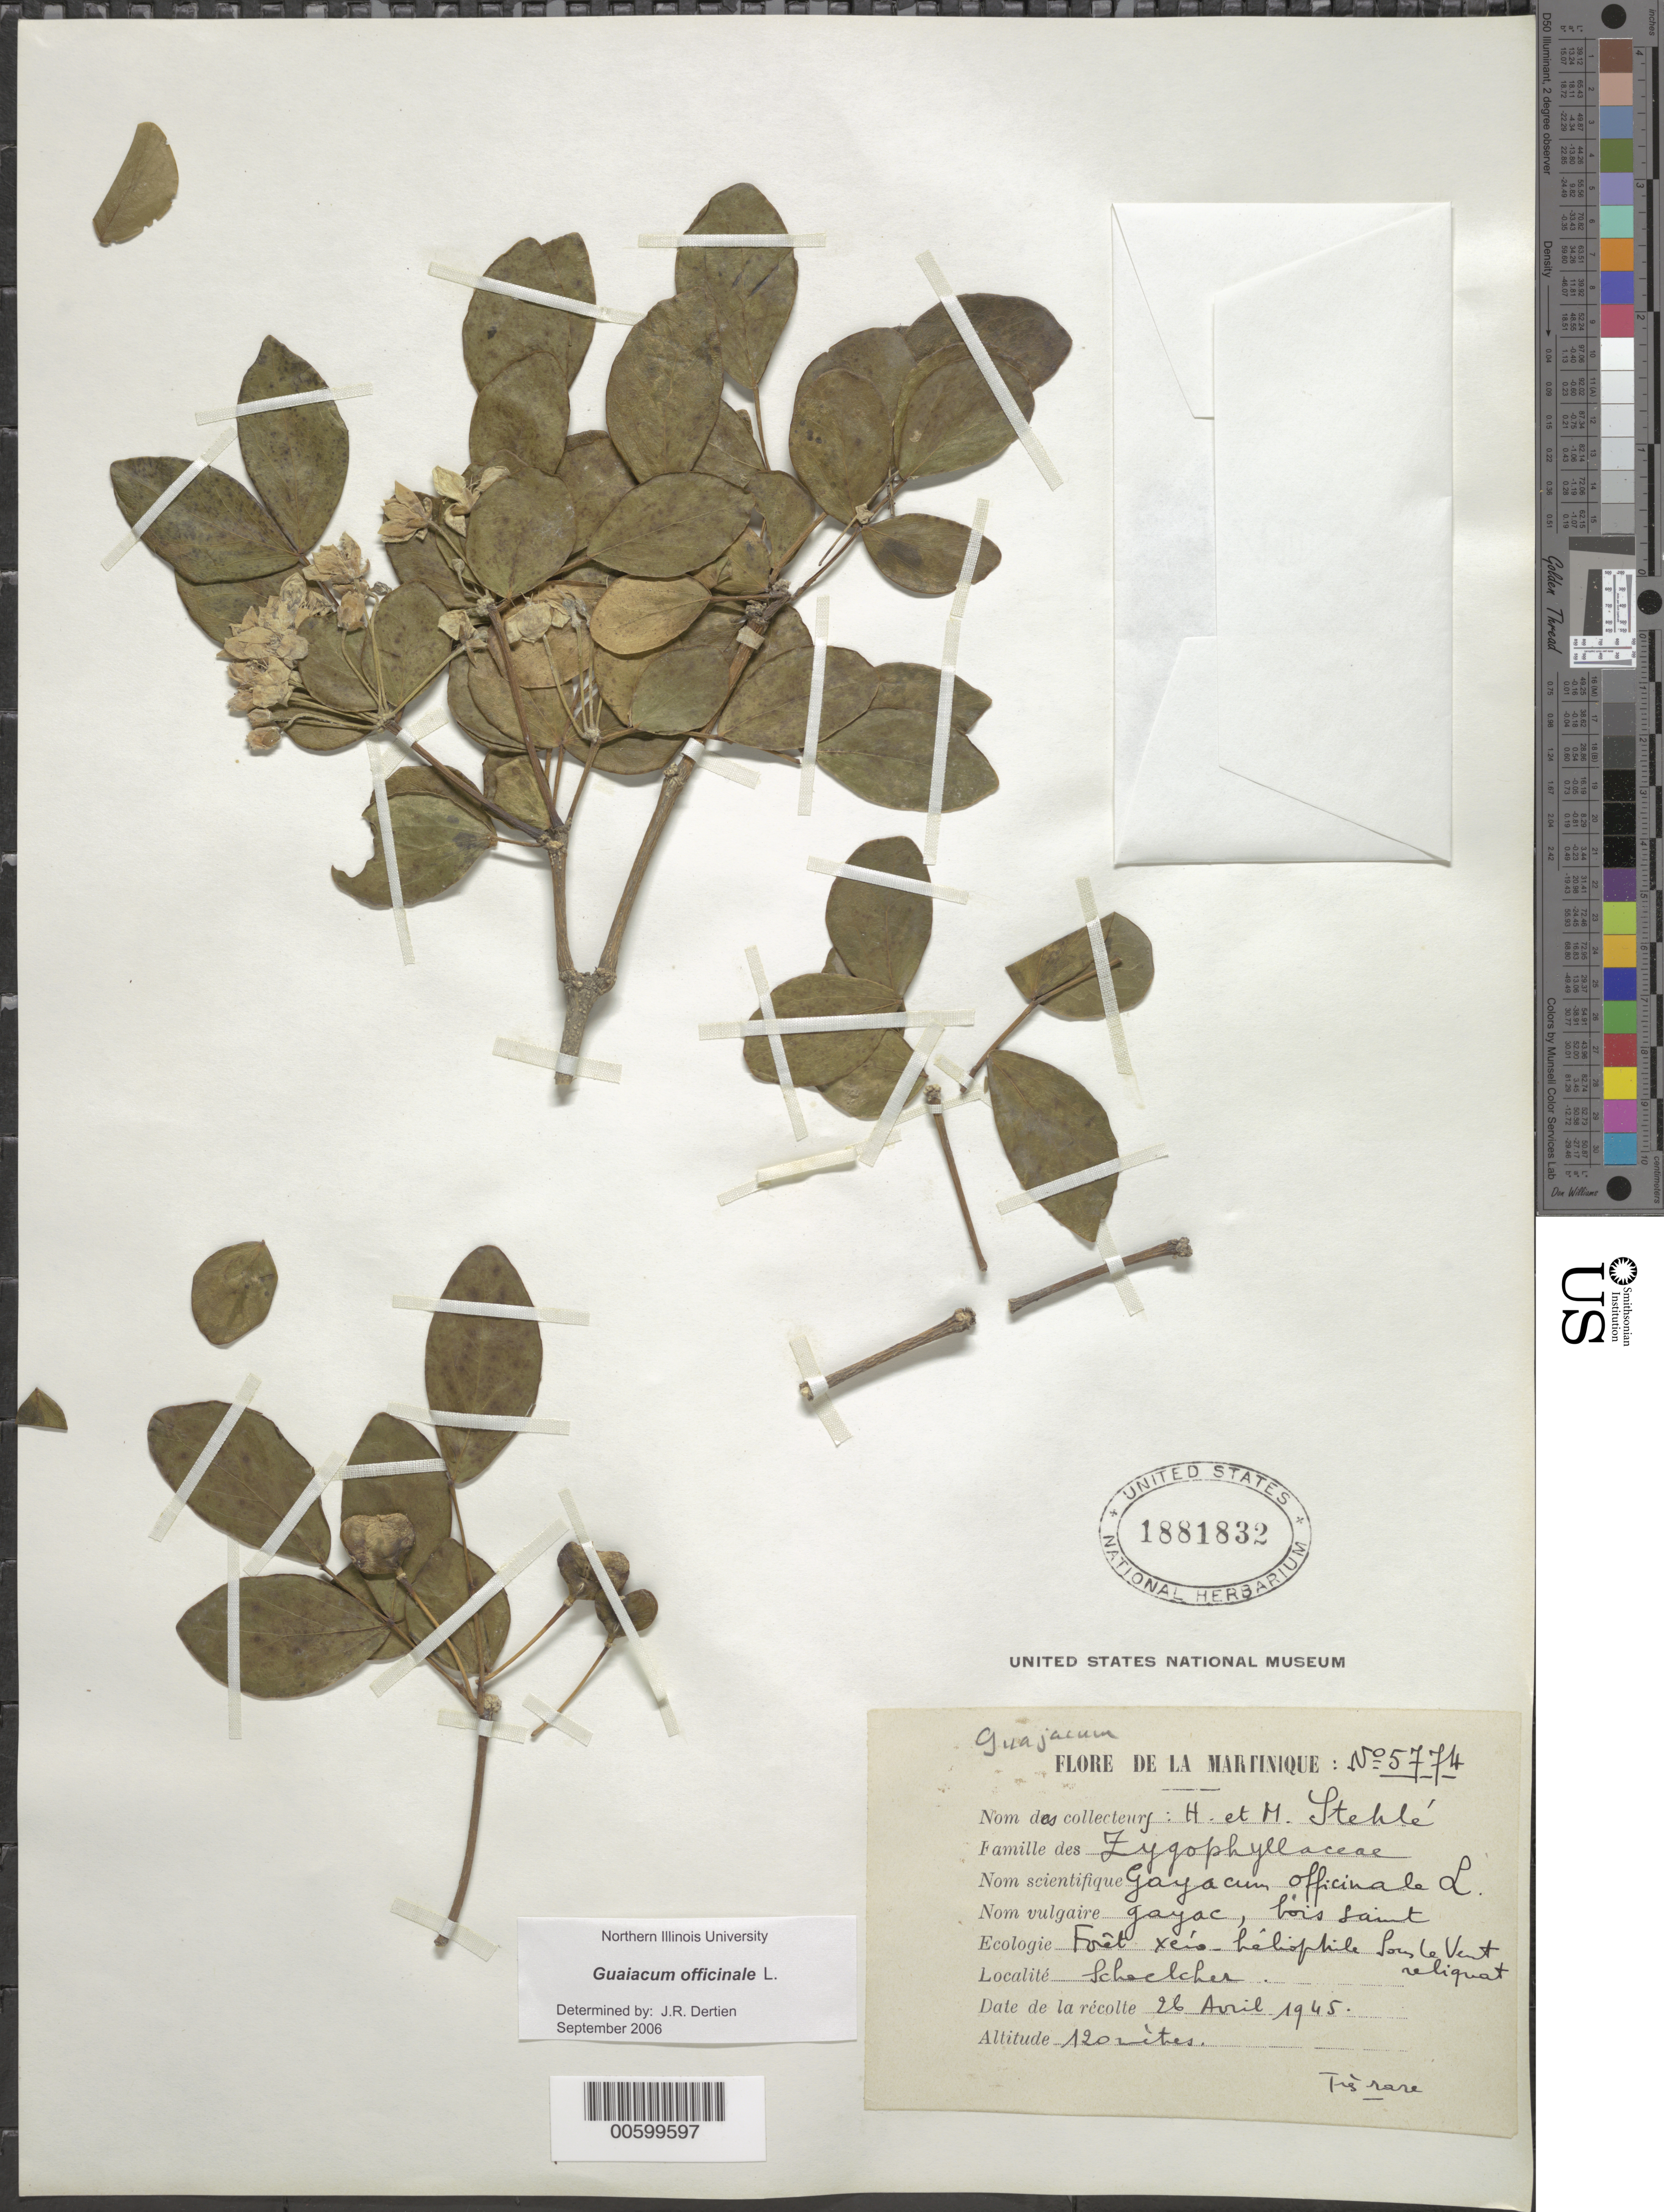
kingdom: Plantae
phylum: Tracheophyta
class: Magnoliopsida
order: Zygophyllales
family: Zygophyllaceae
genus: Guaiacum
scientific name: Guaiacum officinale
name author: L.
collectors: H. Stehlé & M. Stehlé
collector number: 5774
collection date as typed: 26 Apr 1945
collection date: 1945-04-26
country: Martinique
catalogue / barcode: US 1881832